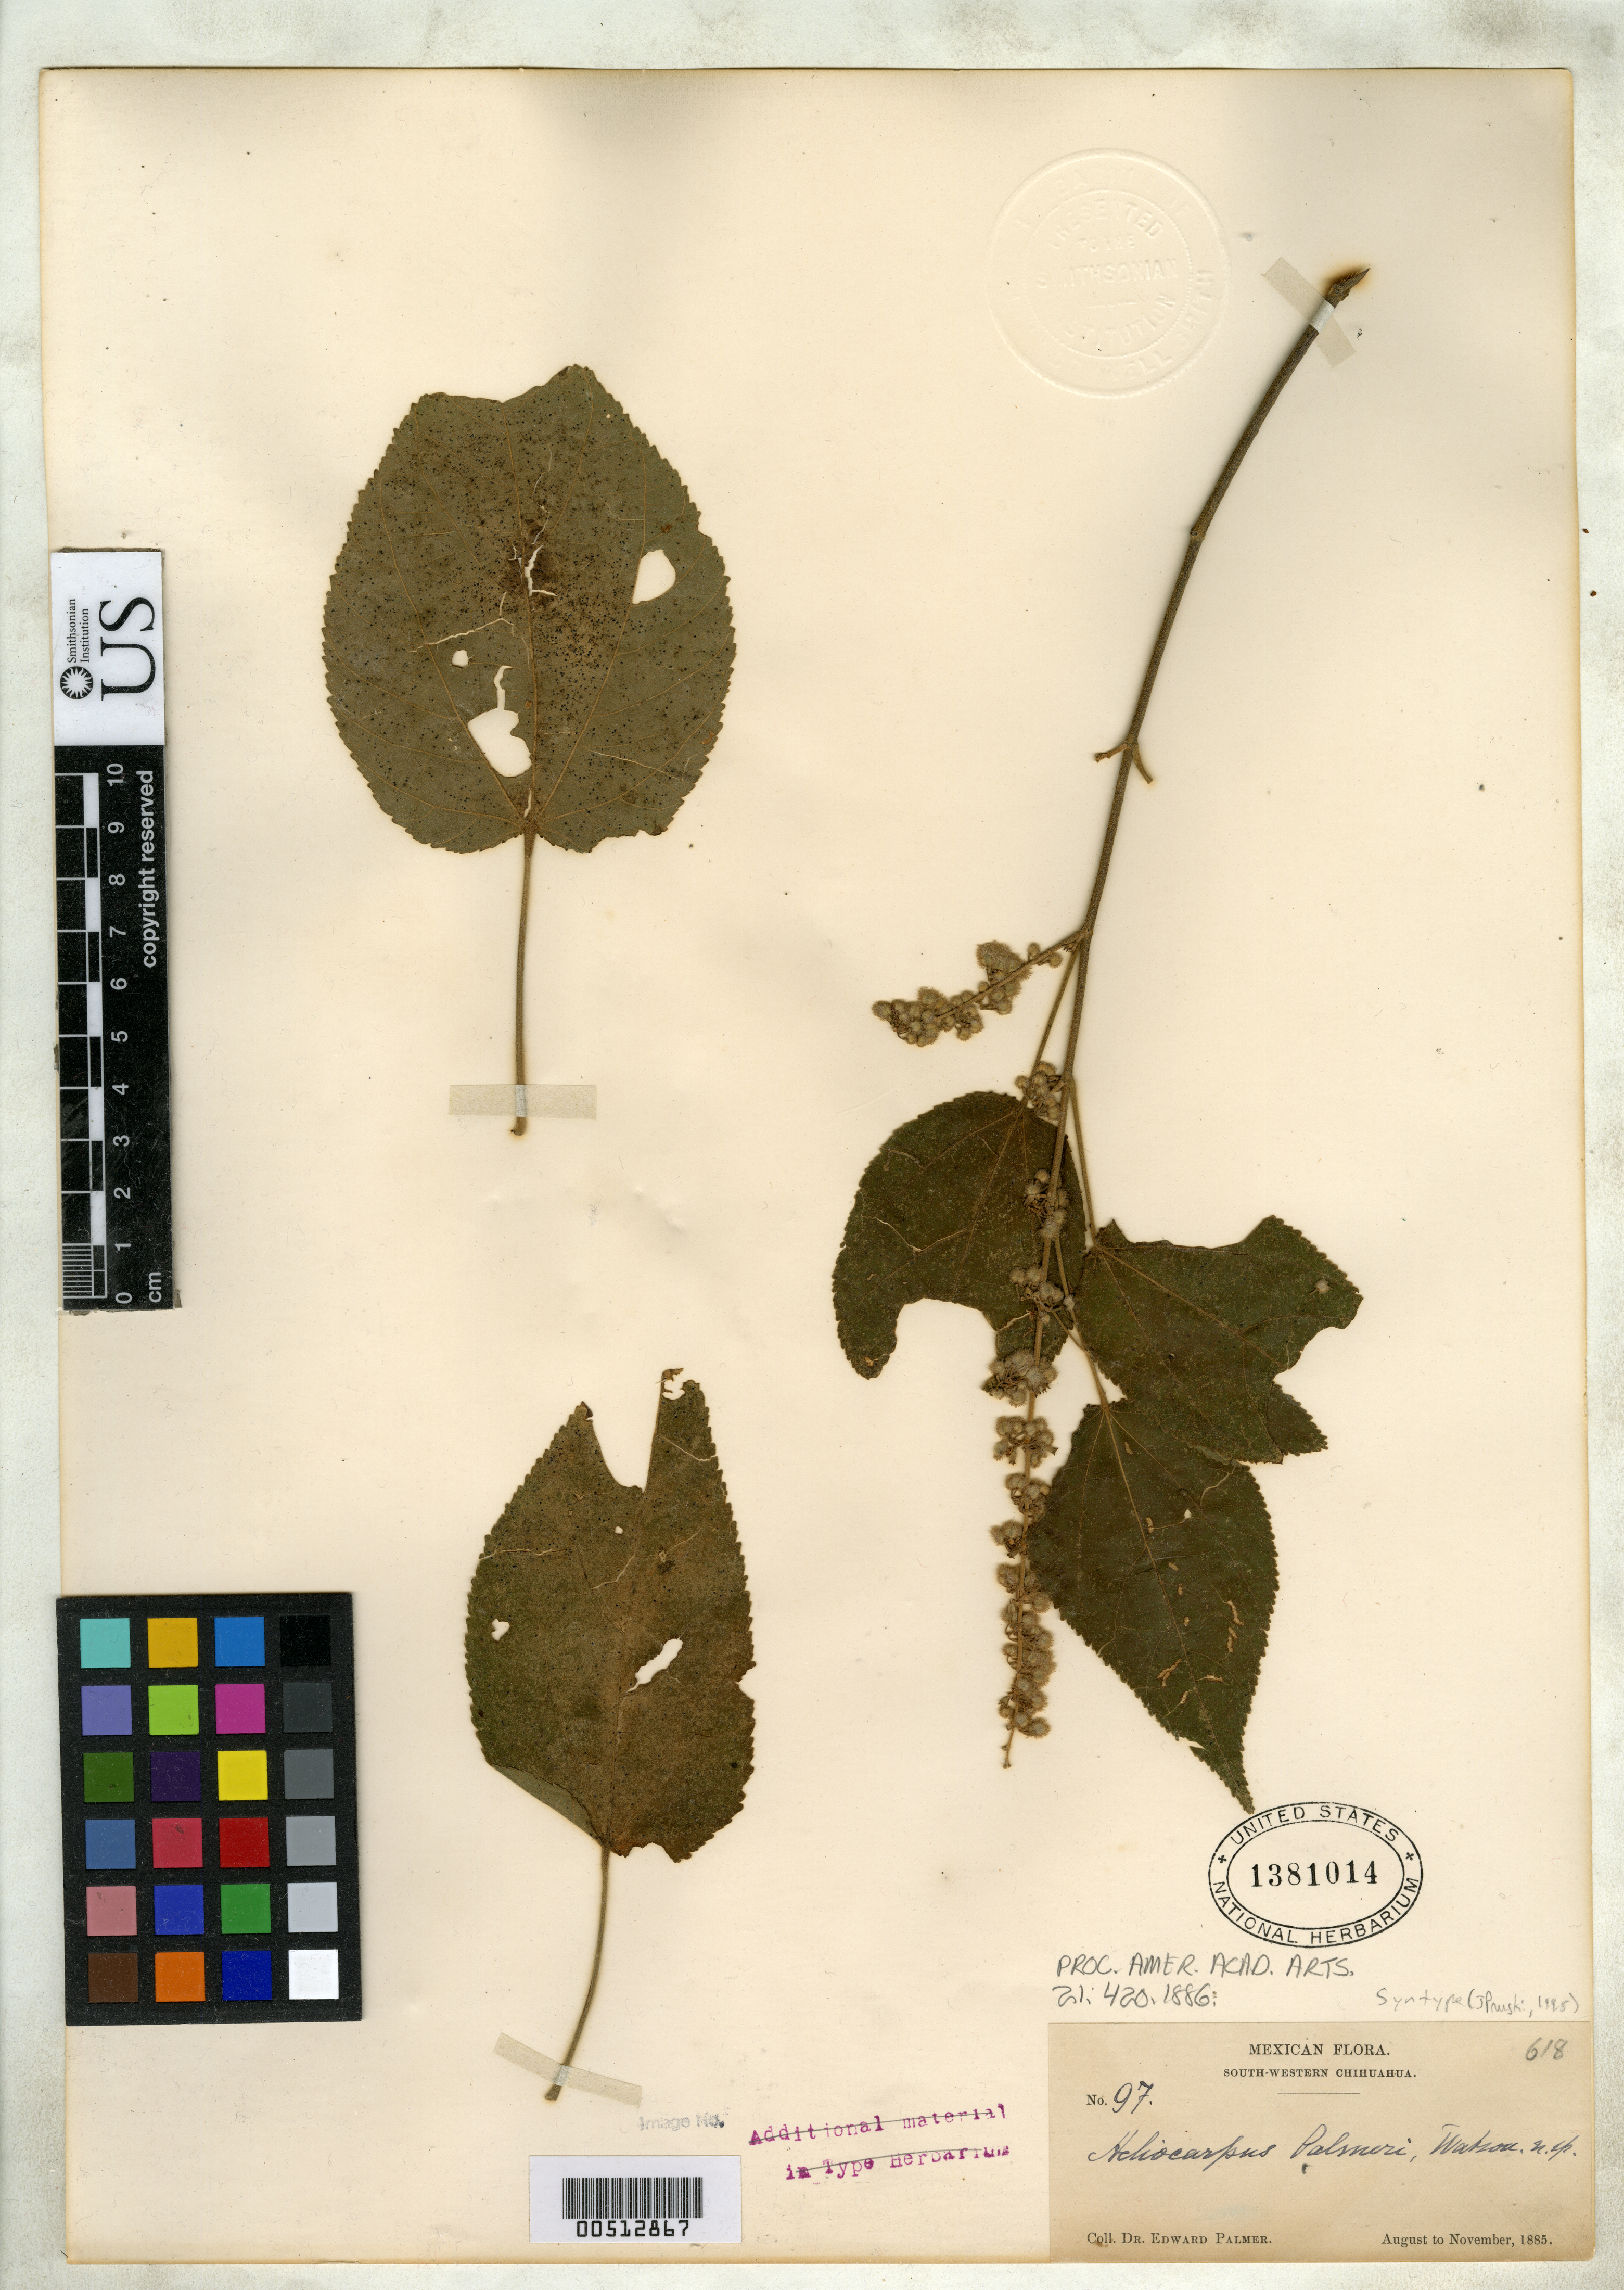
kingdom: Plantae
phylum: Tracheophyta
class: Magnoliopsida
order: Malvales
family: Malvaceae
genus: Heliocarpus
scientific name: Heliocarpus palmeri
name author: S. Watson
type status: Syntype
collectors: E. Palmer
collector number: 97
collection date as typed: Aug 1885 to -- Nov 1885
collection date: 1885-08/1885-11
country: Mexico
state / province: Chihuahua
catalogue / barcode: US 1381014